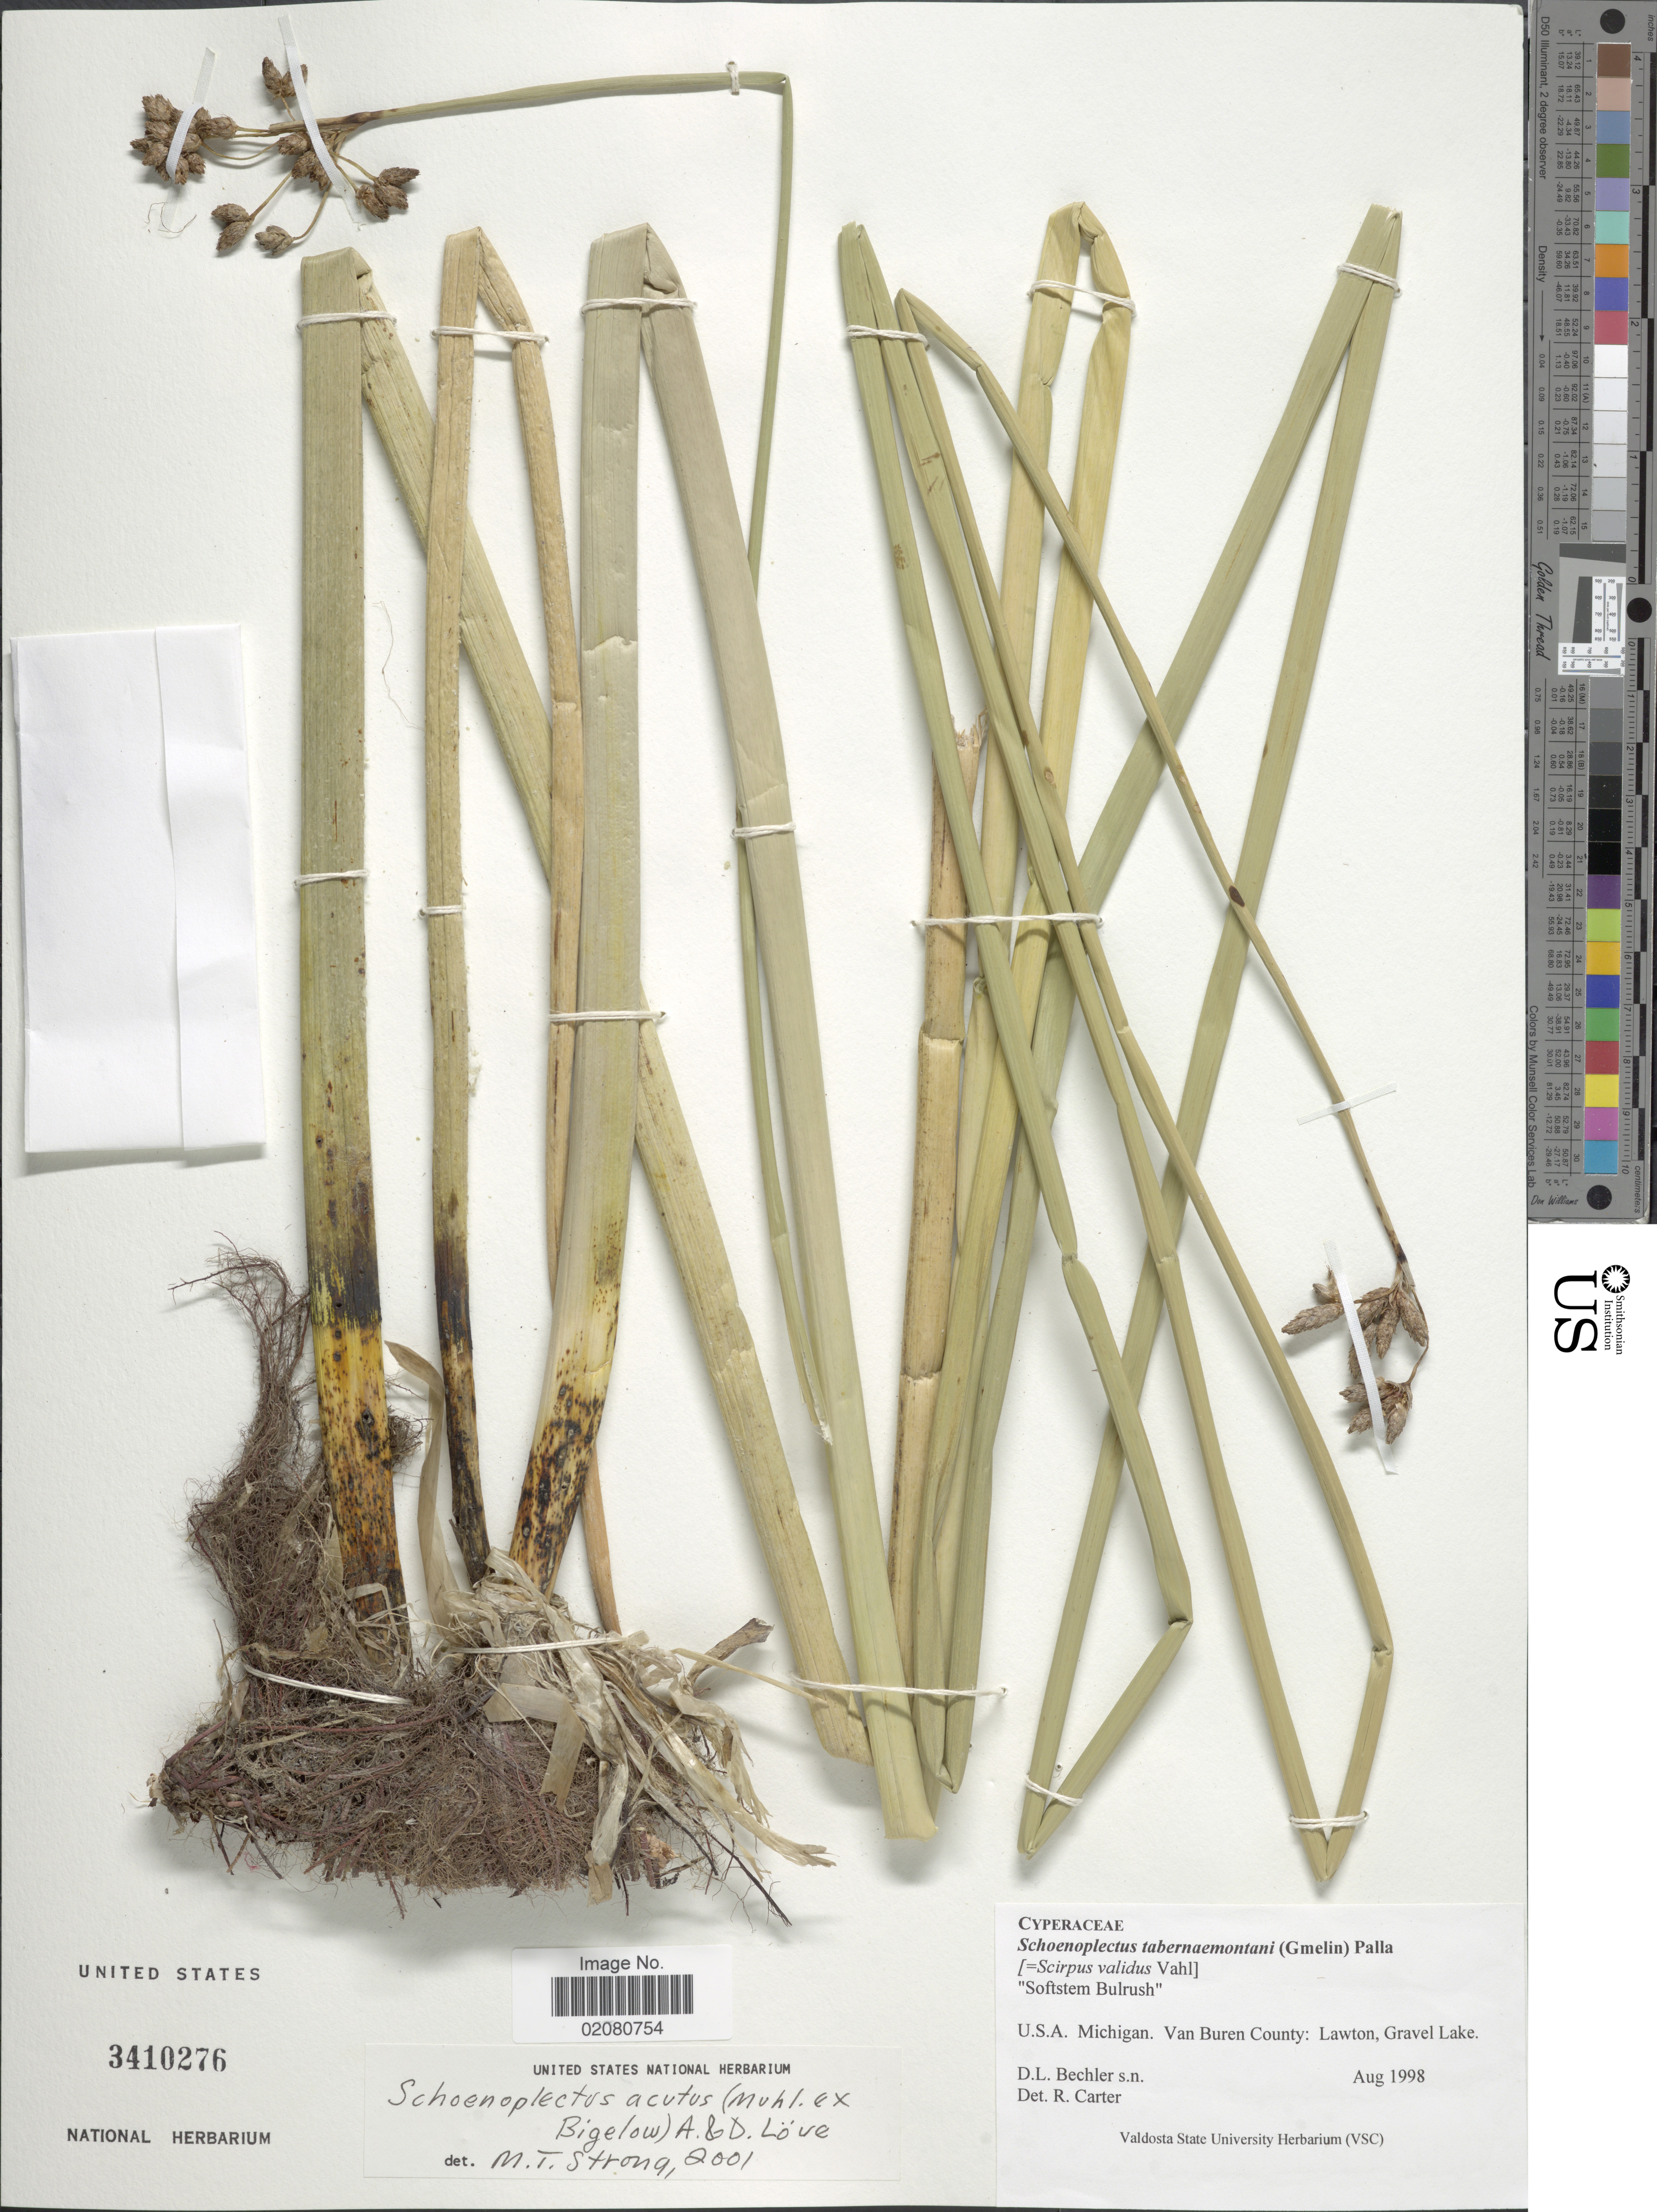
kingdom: Plantae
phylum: Tracheophyta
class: Liliopsida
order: Poales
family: Cyperaceae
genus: Schoenoplectus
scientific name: Schoenoplectus acutus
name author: (Muhl. ex Bigelow) Á. Löve & D. Löve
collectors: D. Bechler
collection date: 1998-08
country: United States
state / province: Michigan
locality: U,.S.A. Michigan. Van Bure County: Lawton, Gravel Lake.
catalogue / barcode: US 3410276